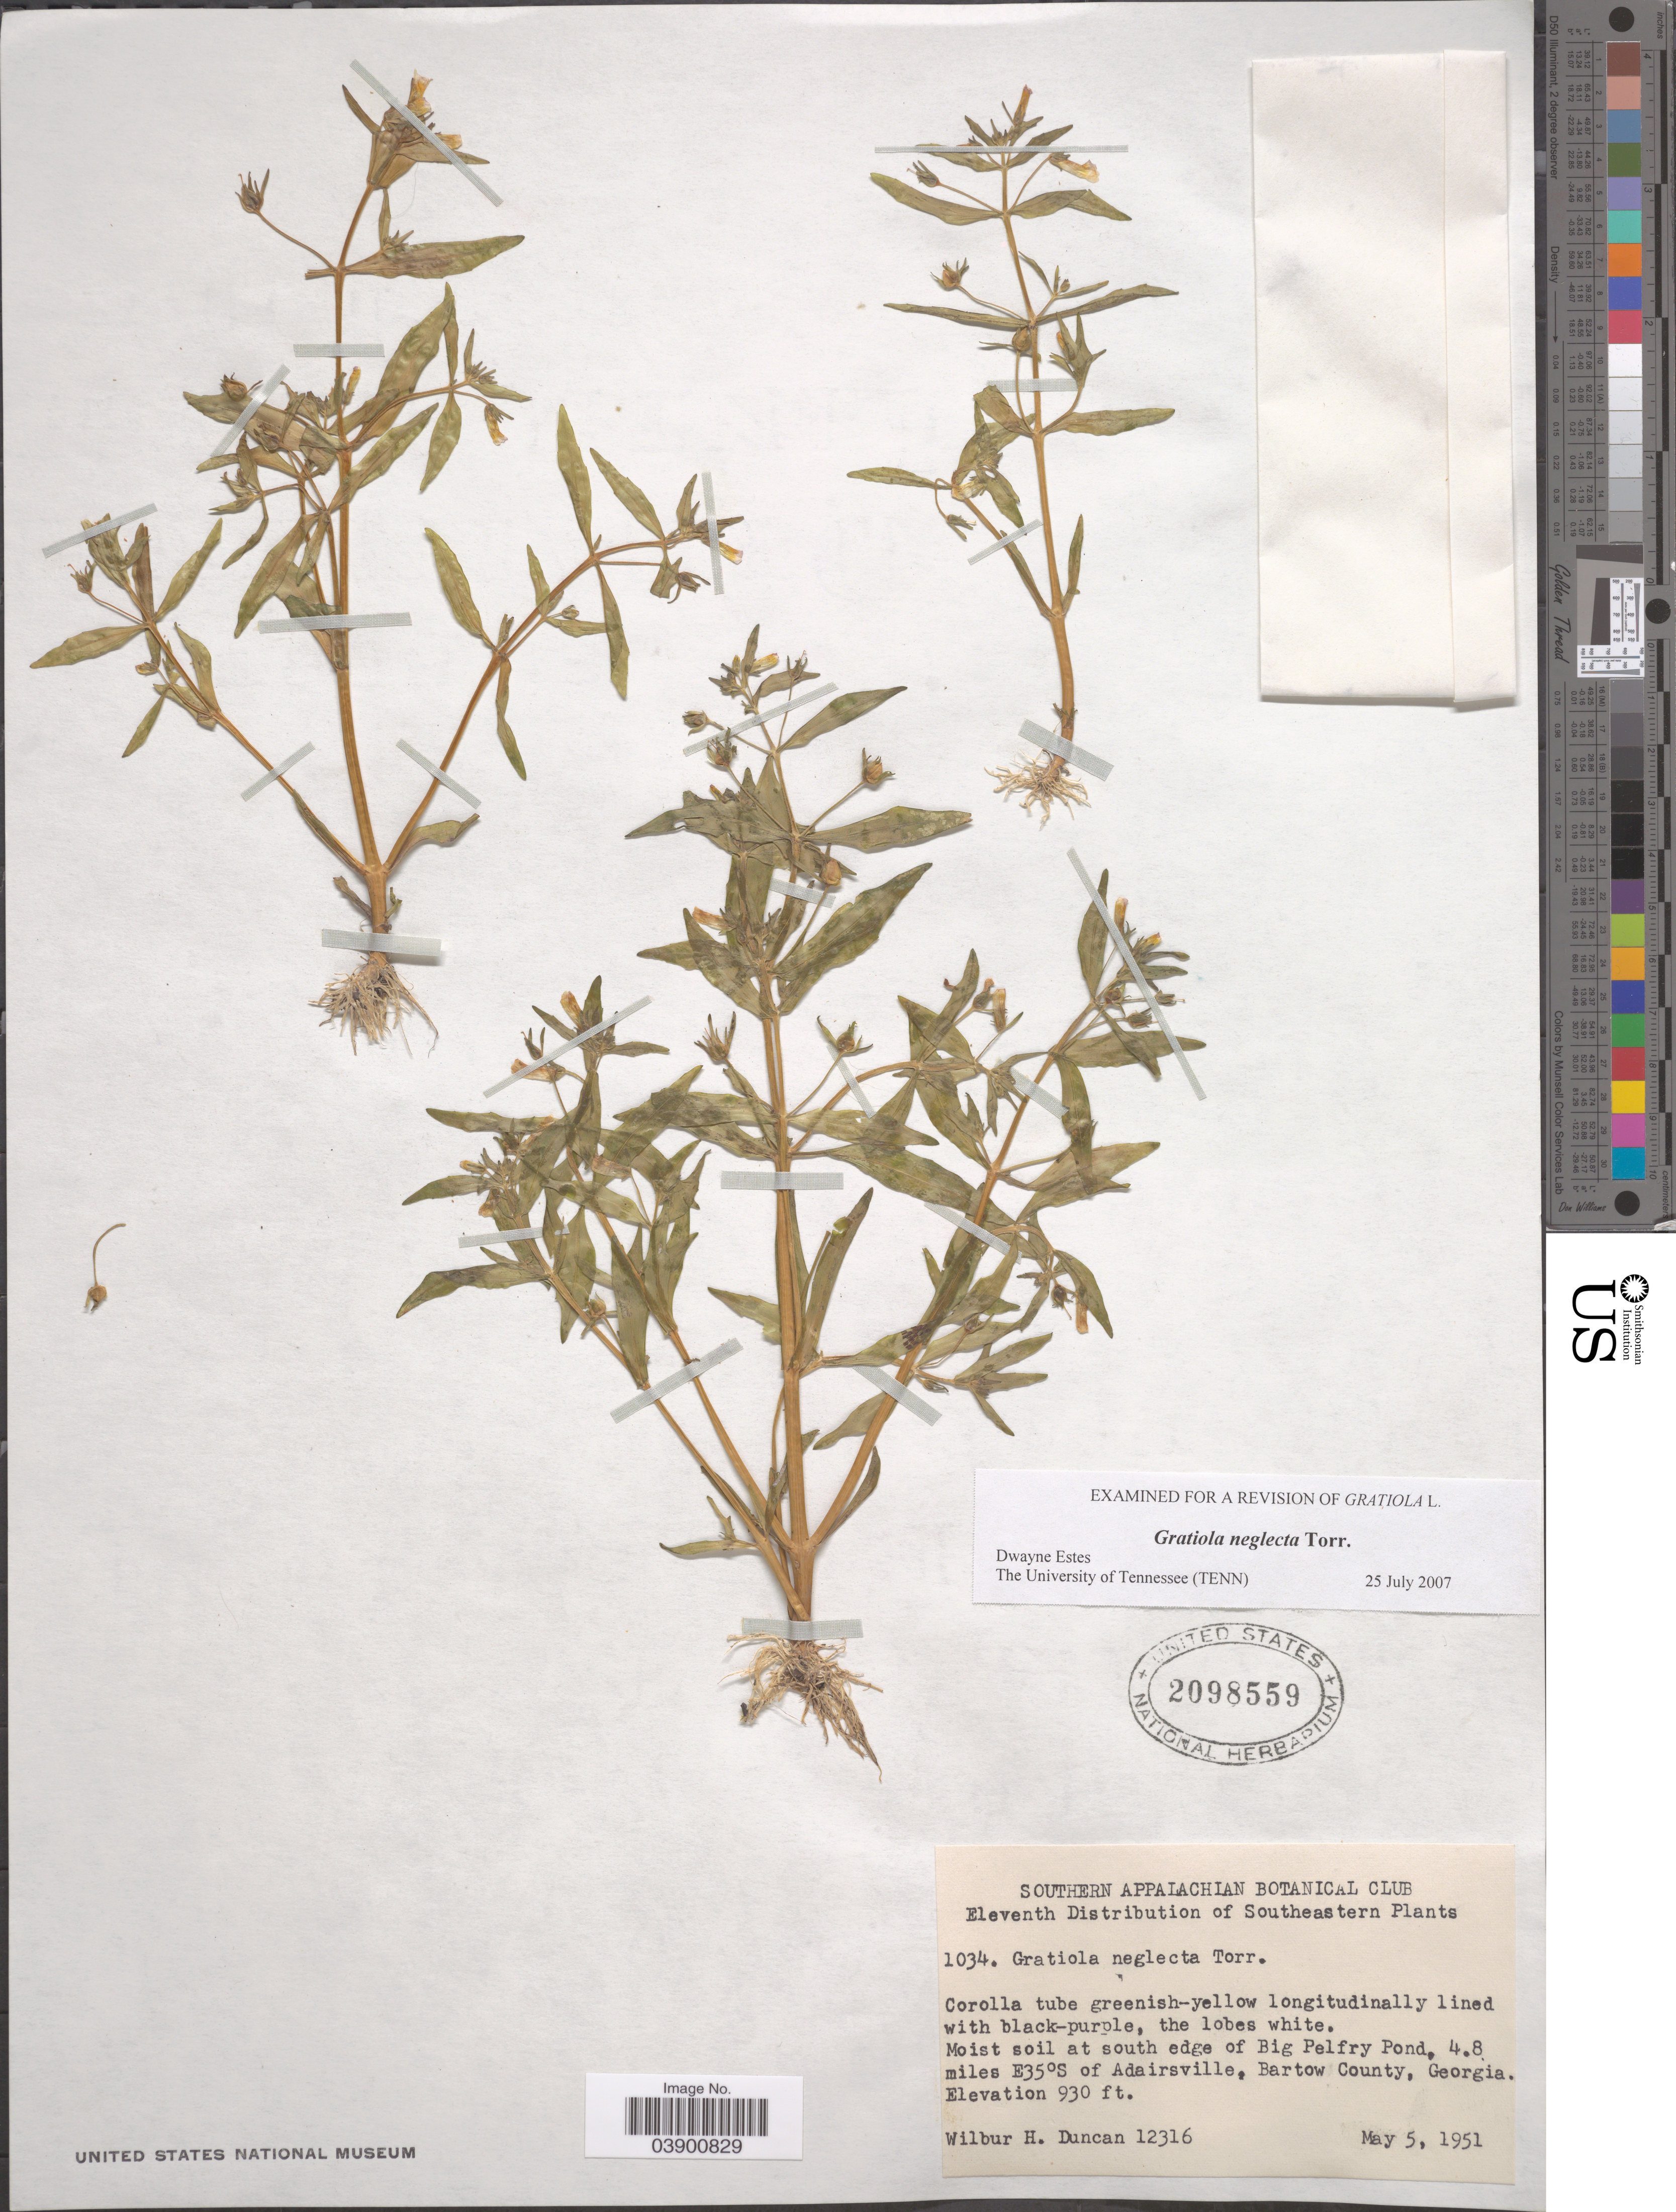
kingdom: Plantae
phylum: Tracheophyta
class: Magnoliopsida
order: Lamiales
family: Plantaginaceae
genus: Gratiola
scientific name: Gratiola neglecta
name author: Torr.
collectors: W. H. Duncan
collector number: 12316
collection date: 1951-05-05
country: United States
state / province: Georgia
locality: Southeastern. At south edge of Big Pelfry Pond, 4.8 miles E35°S of Adairsville, Bartow County.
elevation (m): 283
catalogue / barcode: US 2098559